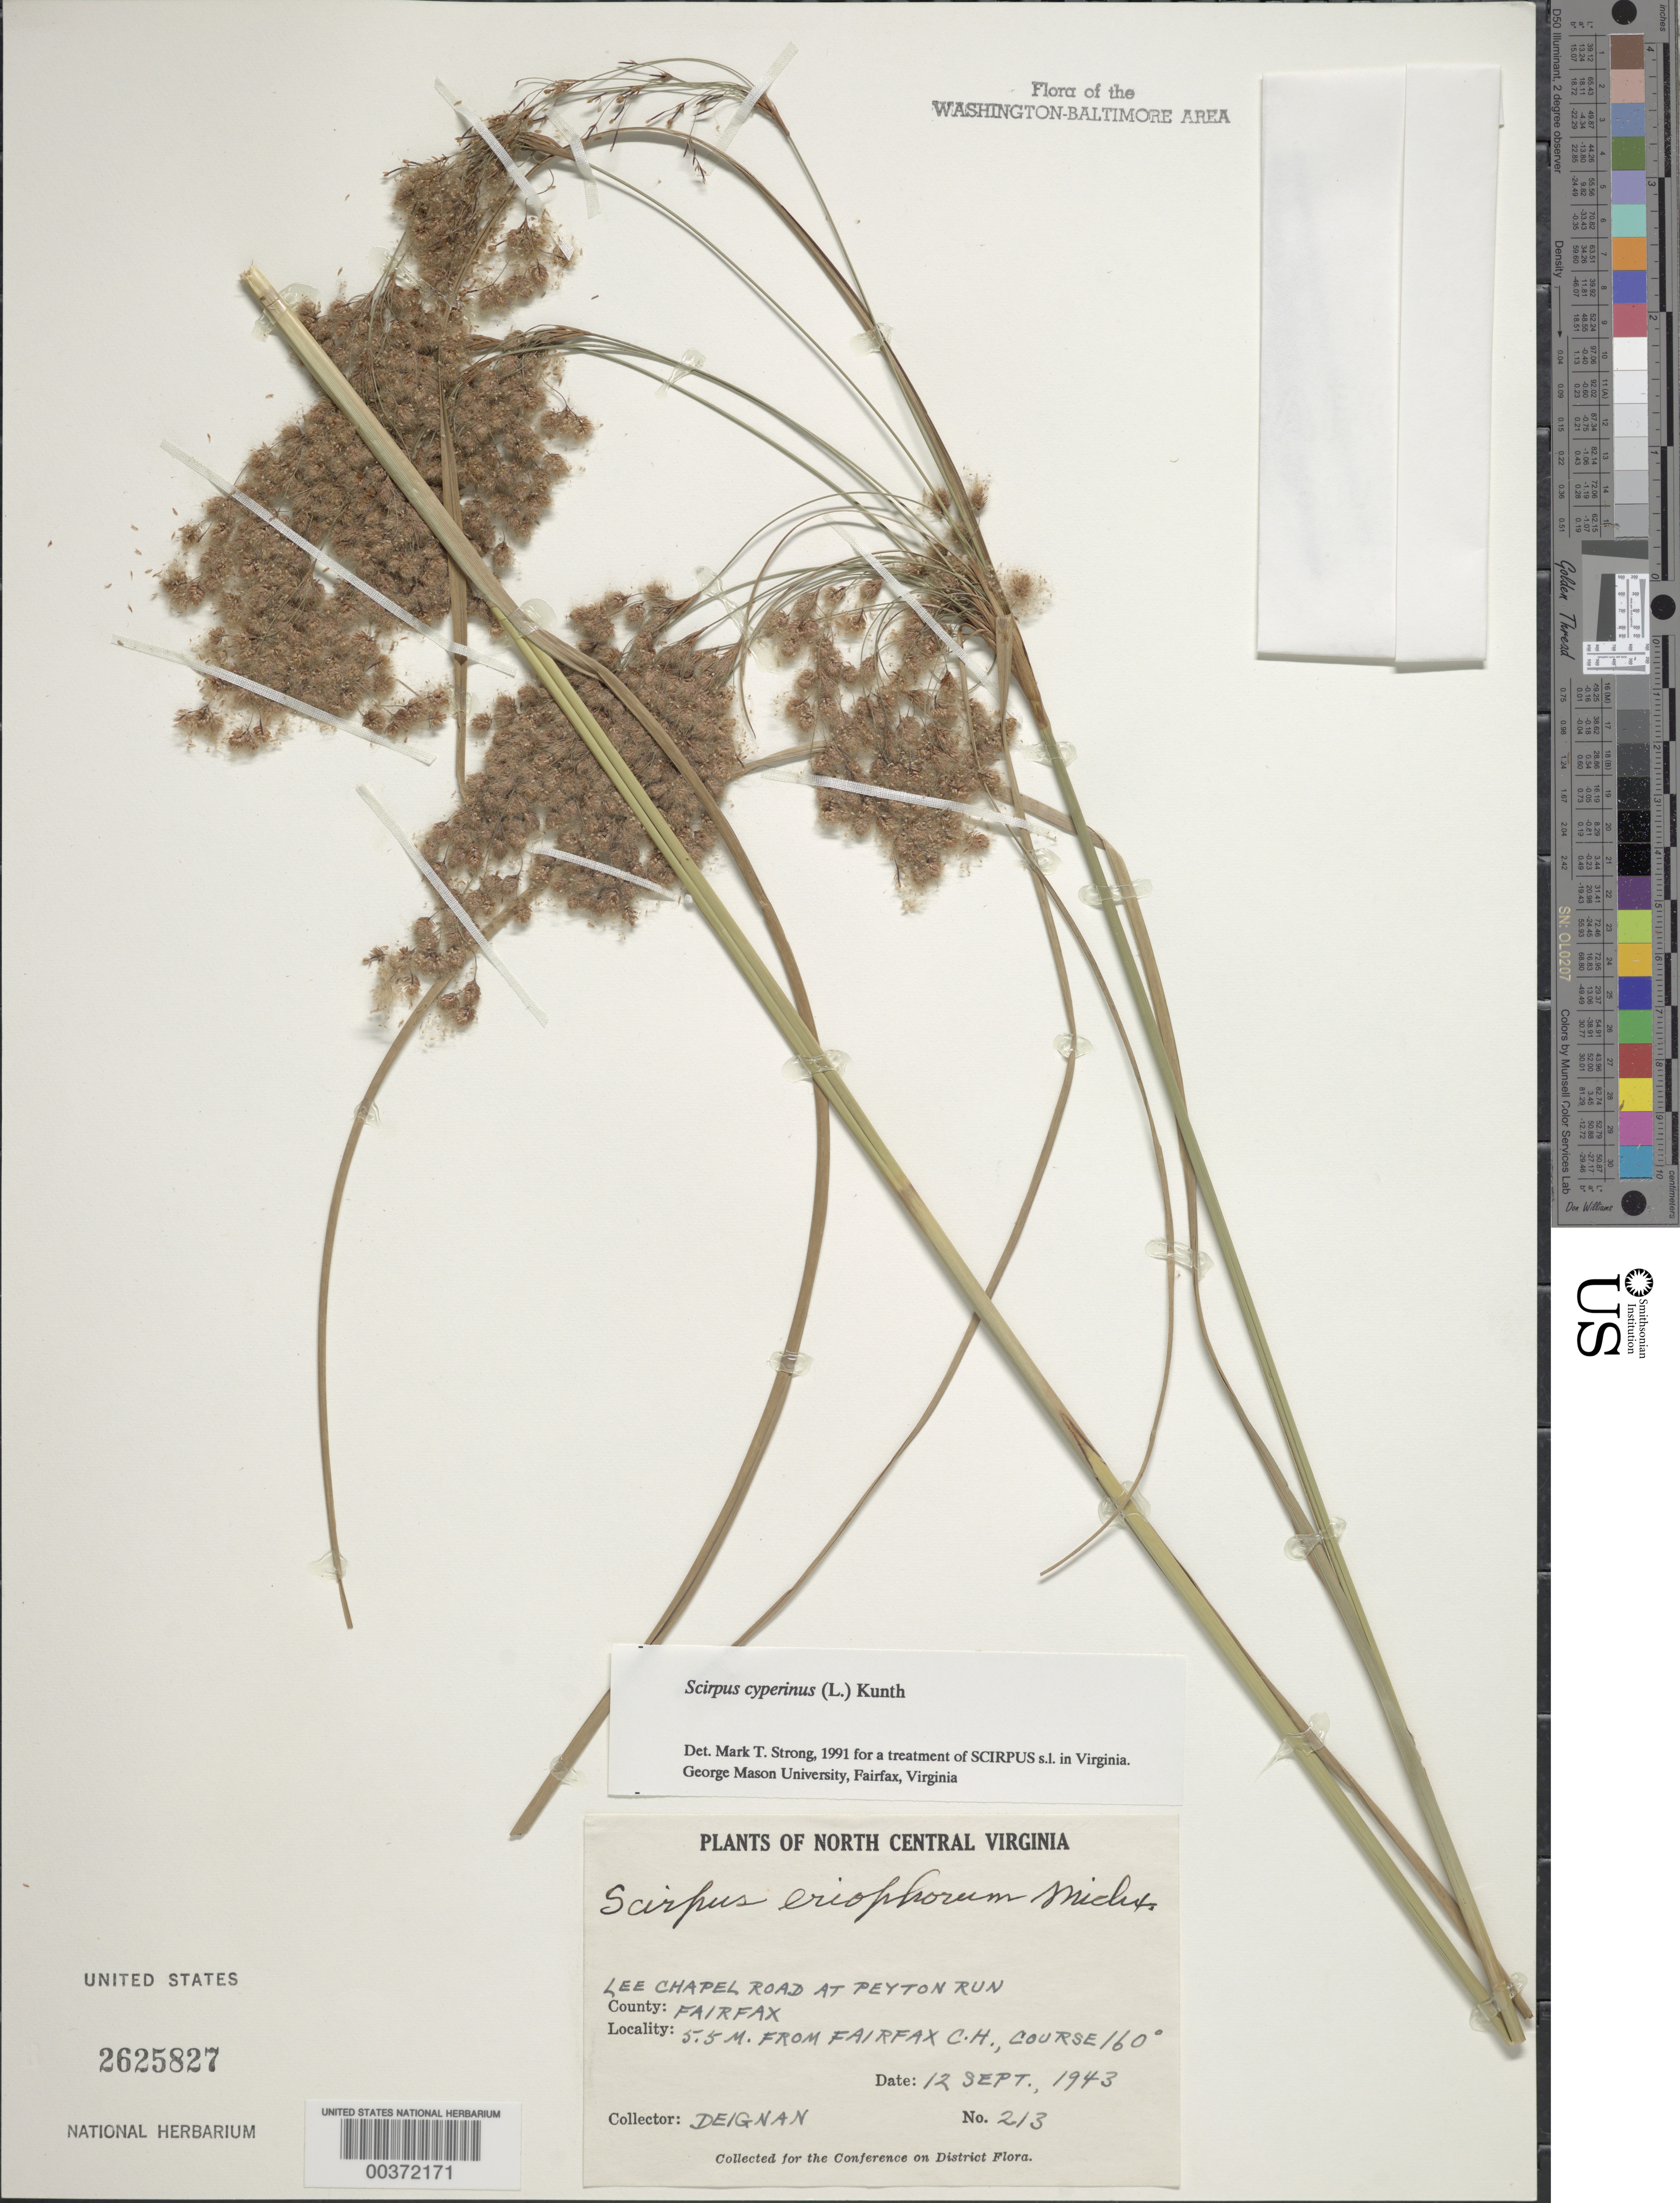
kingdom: Plantae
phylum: Tracheophyta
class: Liliopsida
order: Poales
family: Cyperaceae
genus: Scirpus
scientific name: Scirpus cyperinus (L.) Kunth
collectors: H. Deignan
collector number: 213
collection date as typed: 12 Sep 1943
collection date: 1943-09-12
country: United States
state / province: Virginia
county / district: Fairfax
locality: Lee Chapel Road, Peyton Run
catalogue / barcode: US 2625827